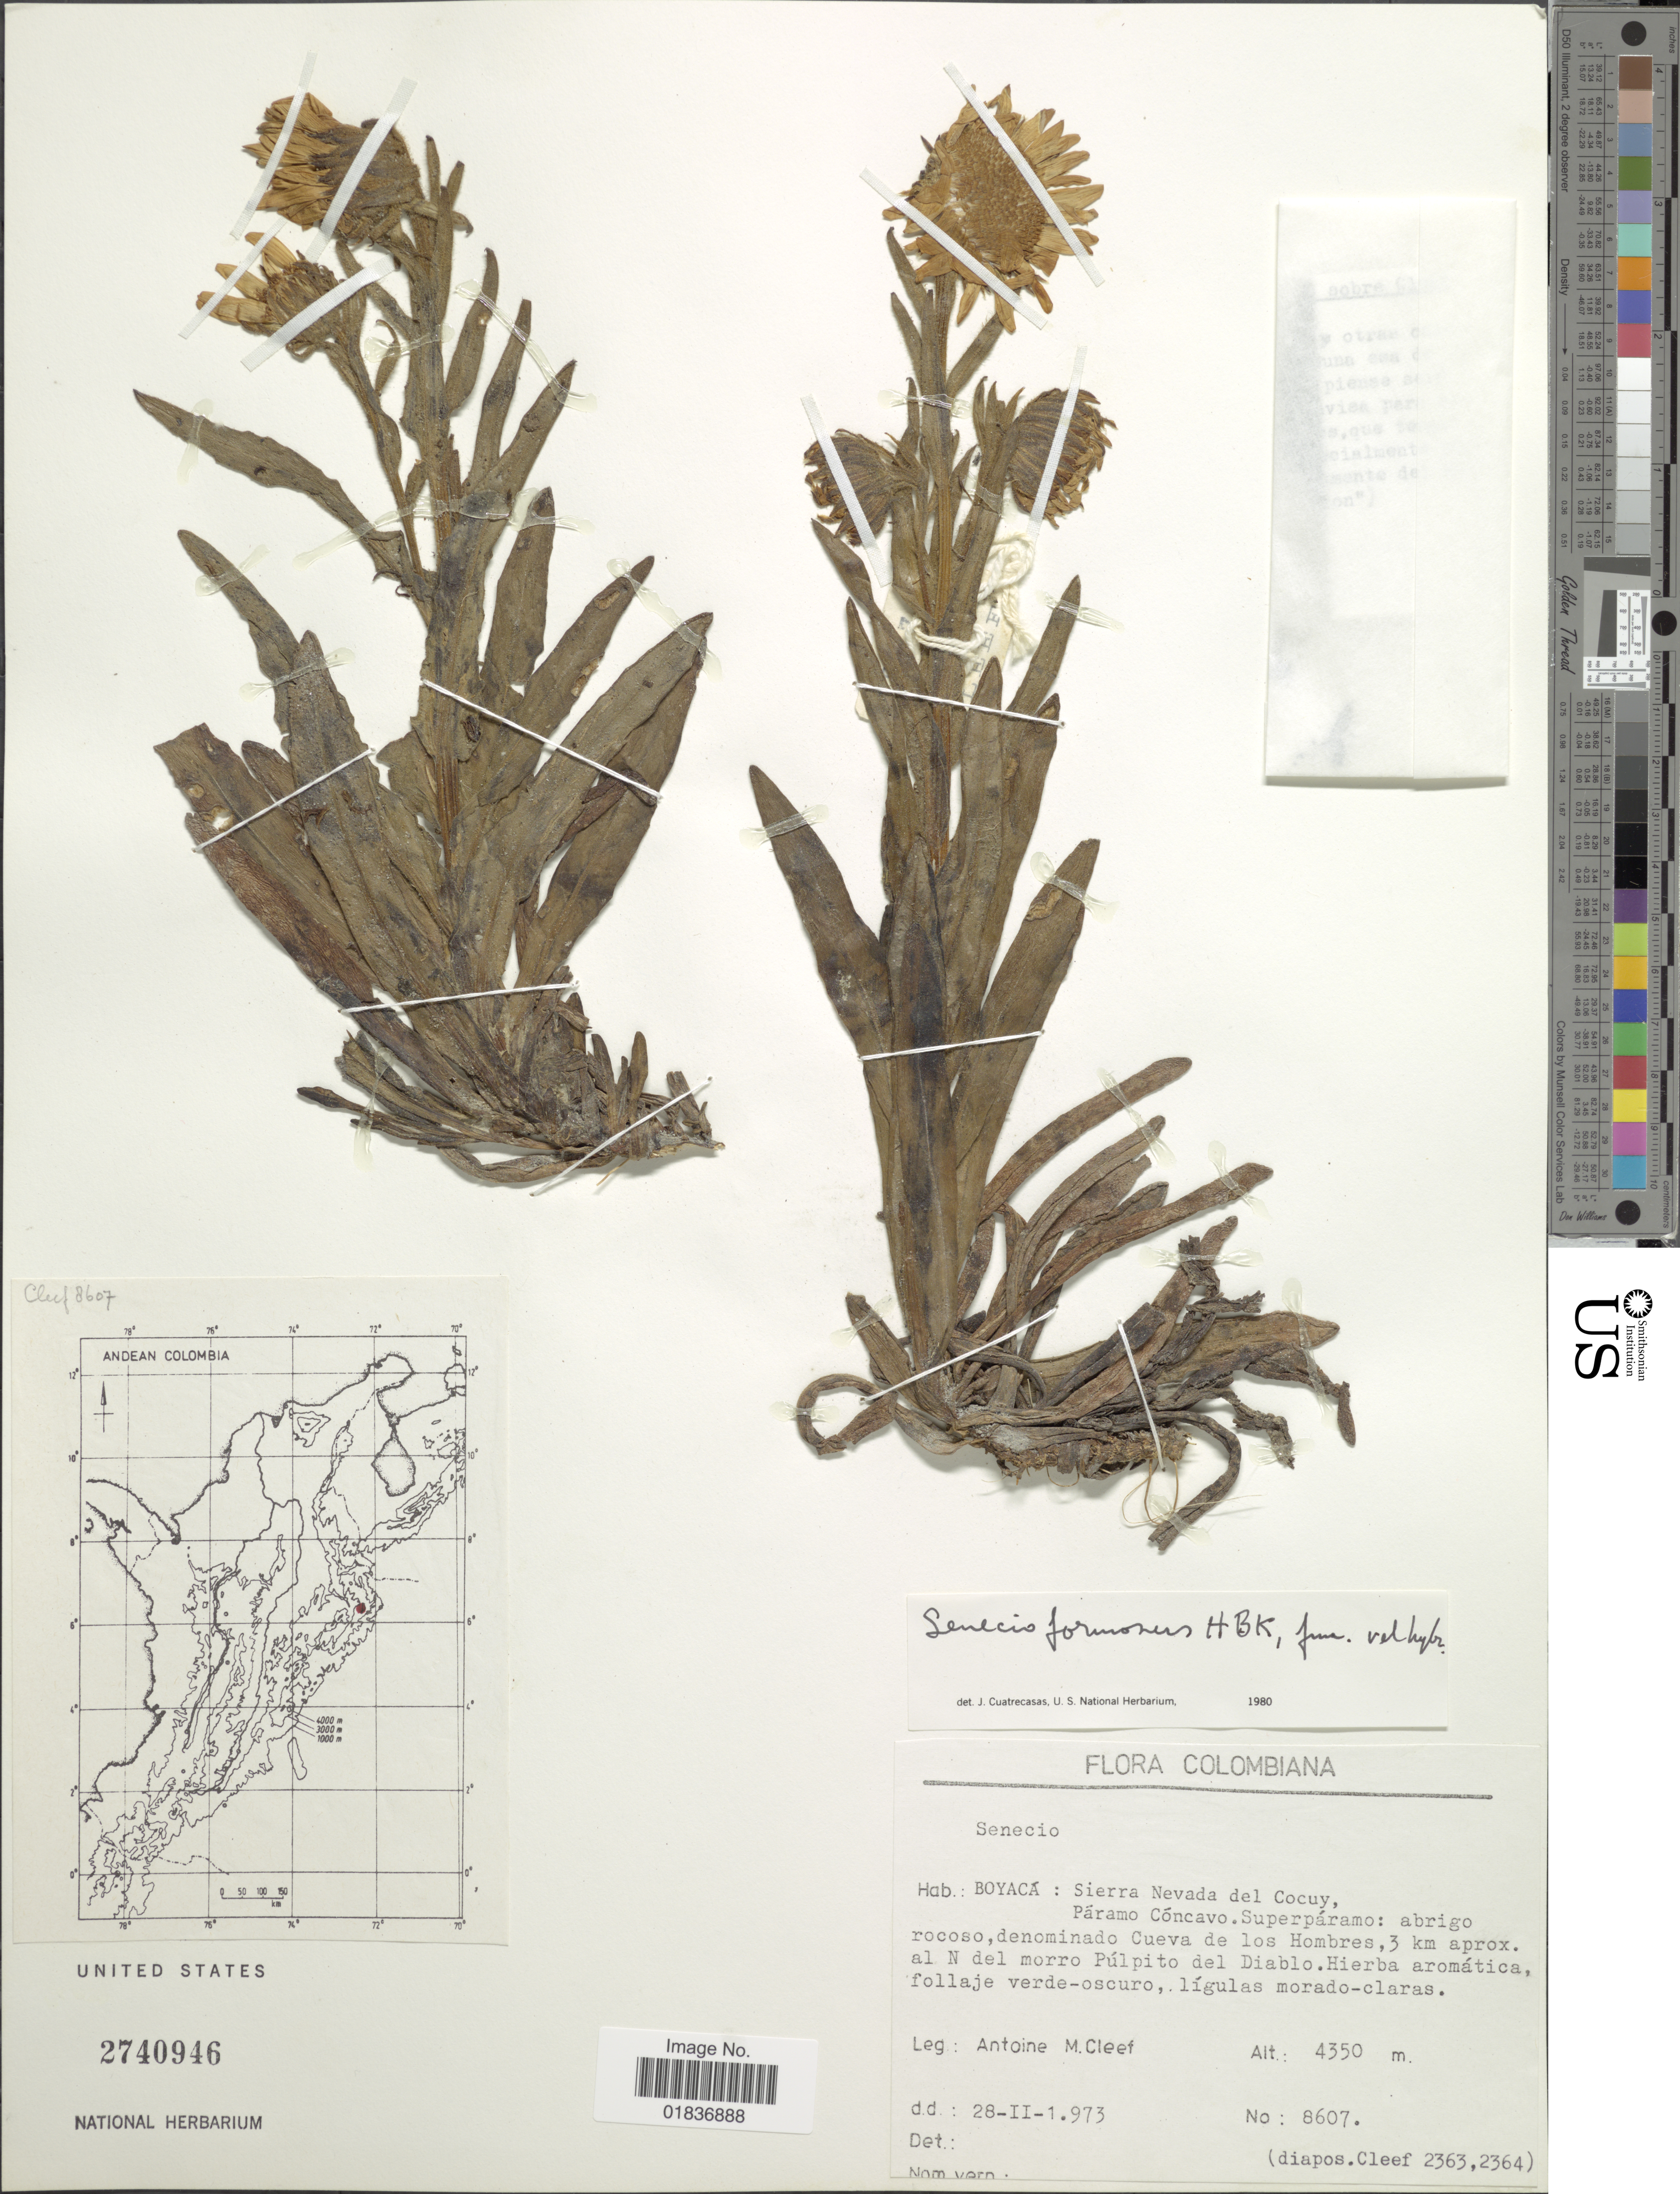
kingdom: Plantae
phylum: Tracheophyta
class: Magnoliopsida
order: Asterales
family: Asteraceae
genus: Senecio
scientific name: Senecio wedglacialis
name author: Cuatrec.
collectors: A. M. Cleef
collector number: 8607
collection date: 1973-02-28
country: Colombia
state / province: Boyacá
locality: Boyacá: Sierra Nevada del Cocuy, Paramo Concavo. Superparamo: abrigo rocoso, denominado Cueva de los Hombres, 3 km aprox. al N. del morro Pulpito del Diablo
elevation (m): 4350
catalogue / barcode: US 2740946